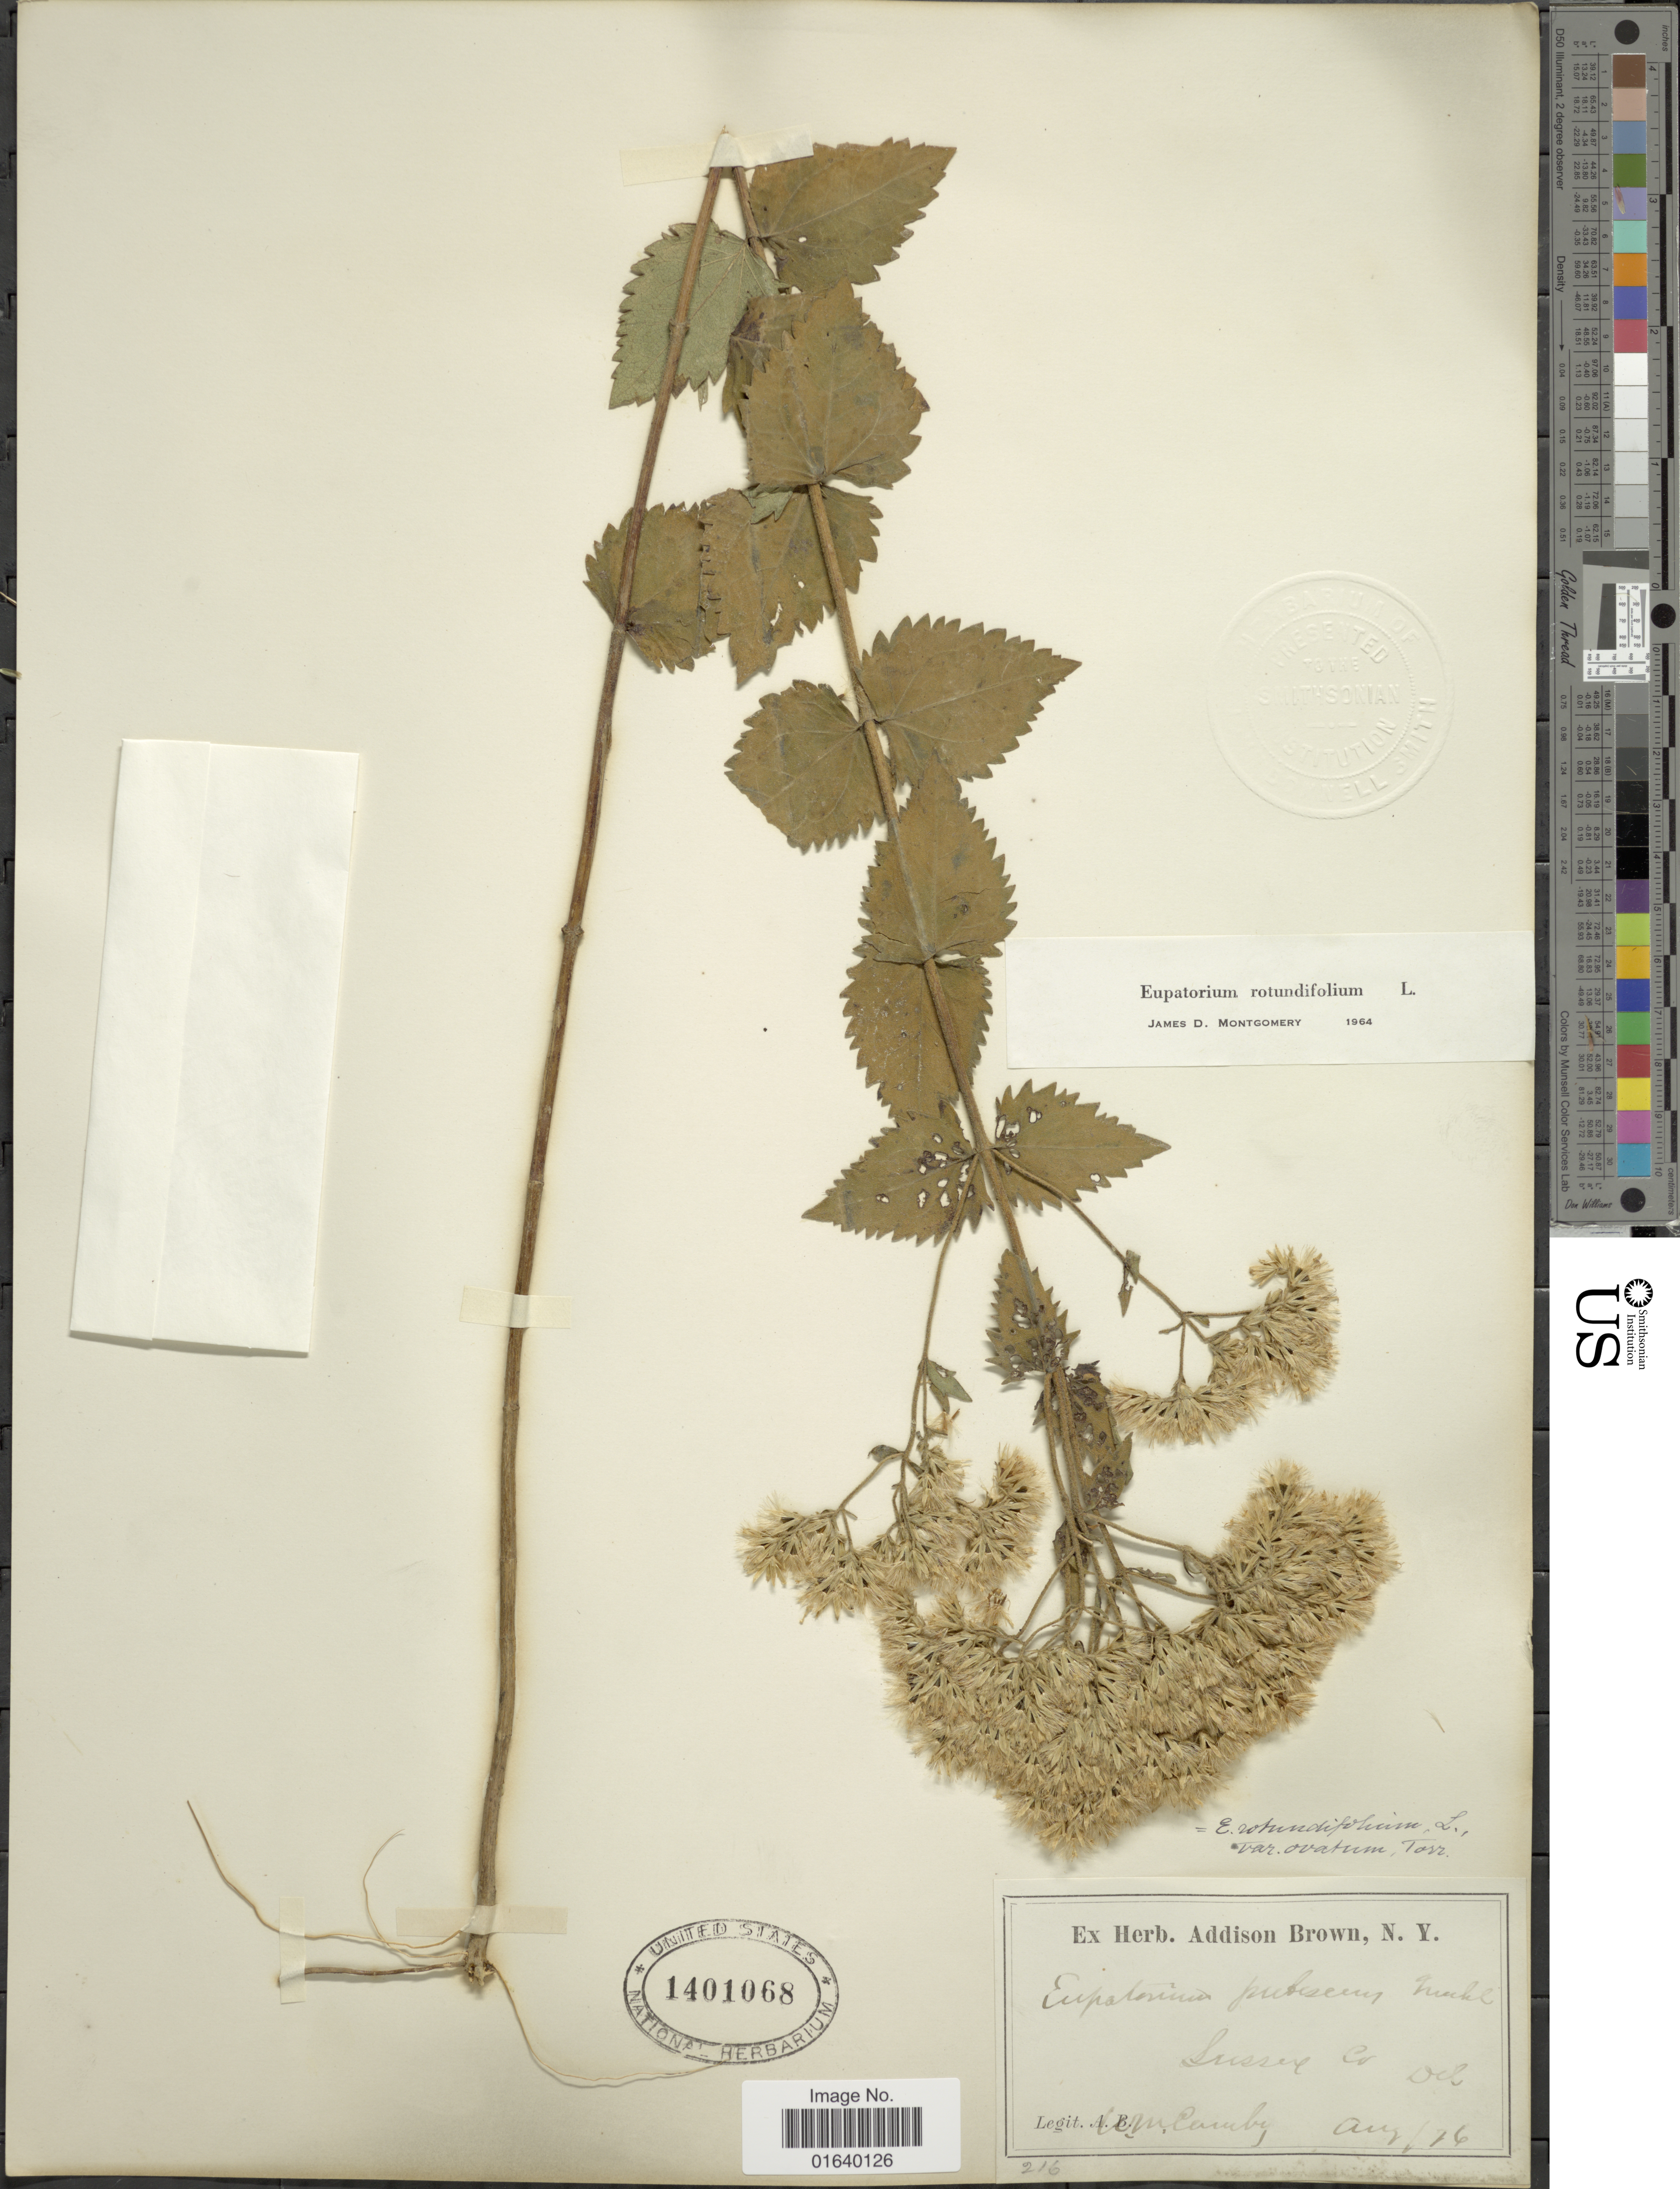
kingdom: Plantae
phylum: Tracheophyta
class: Magnoliopsida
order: Asterales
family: Asteraceae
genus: Eupatorium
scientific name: Eupatorium rotundifolium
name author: L.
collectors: W. M. Canby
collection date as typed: Aug. 76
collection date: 1876-08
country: United States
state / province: Delaware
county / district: Sussex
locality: Sussex Co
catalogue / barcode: US 1401068